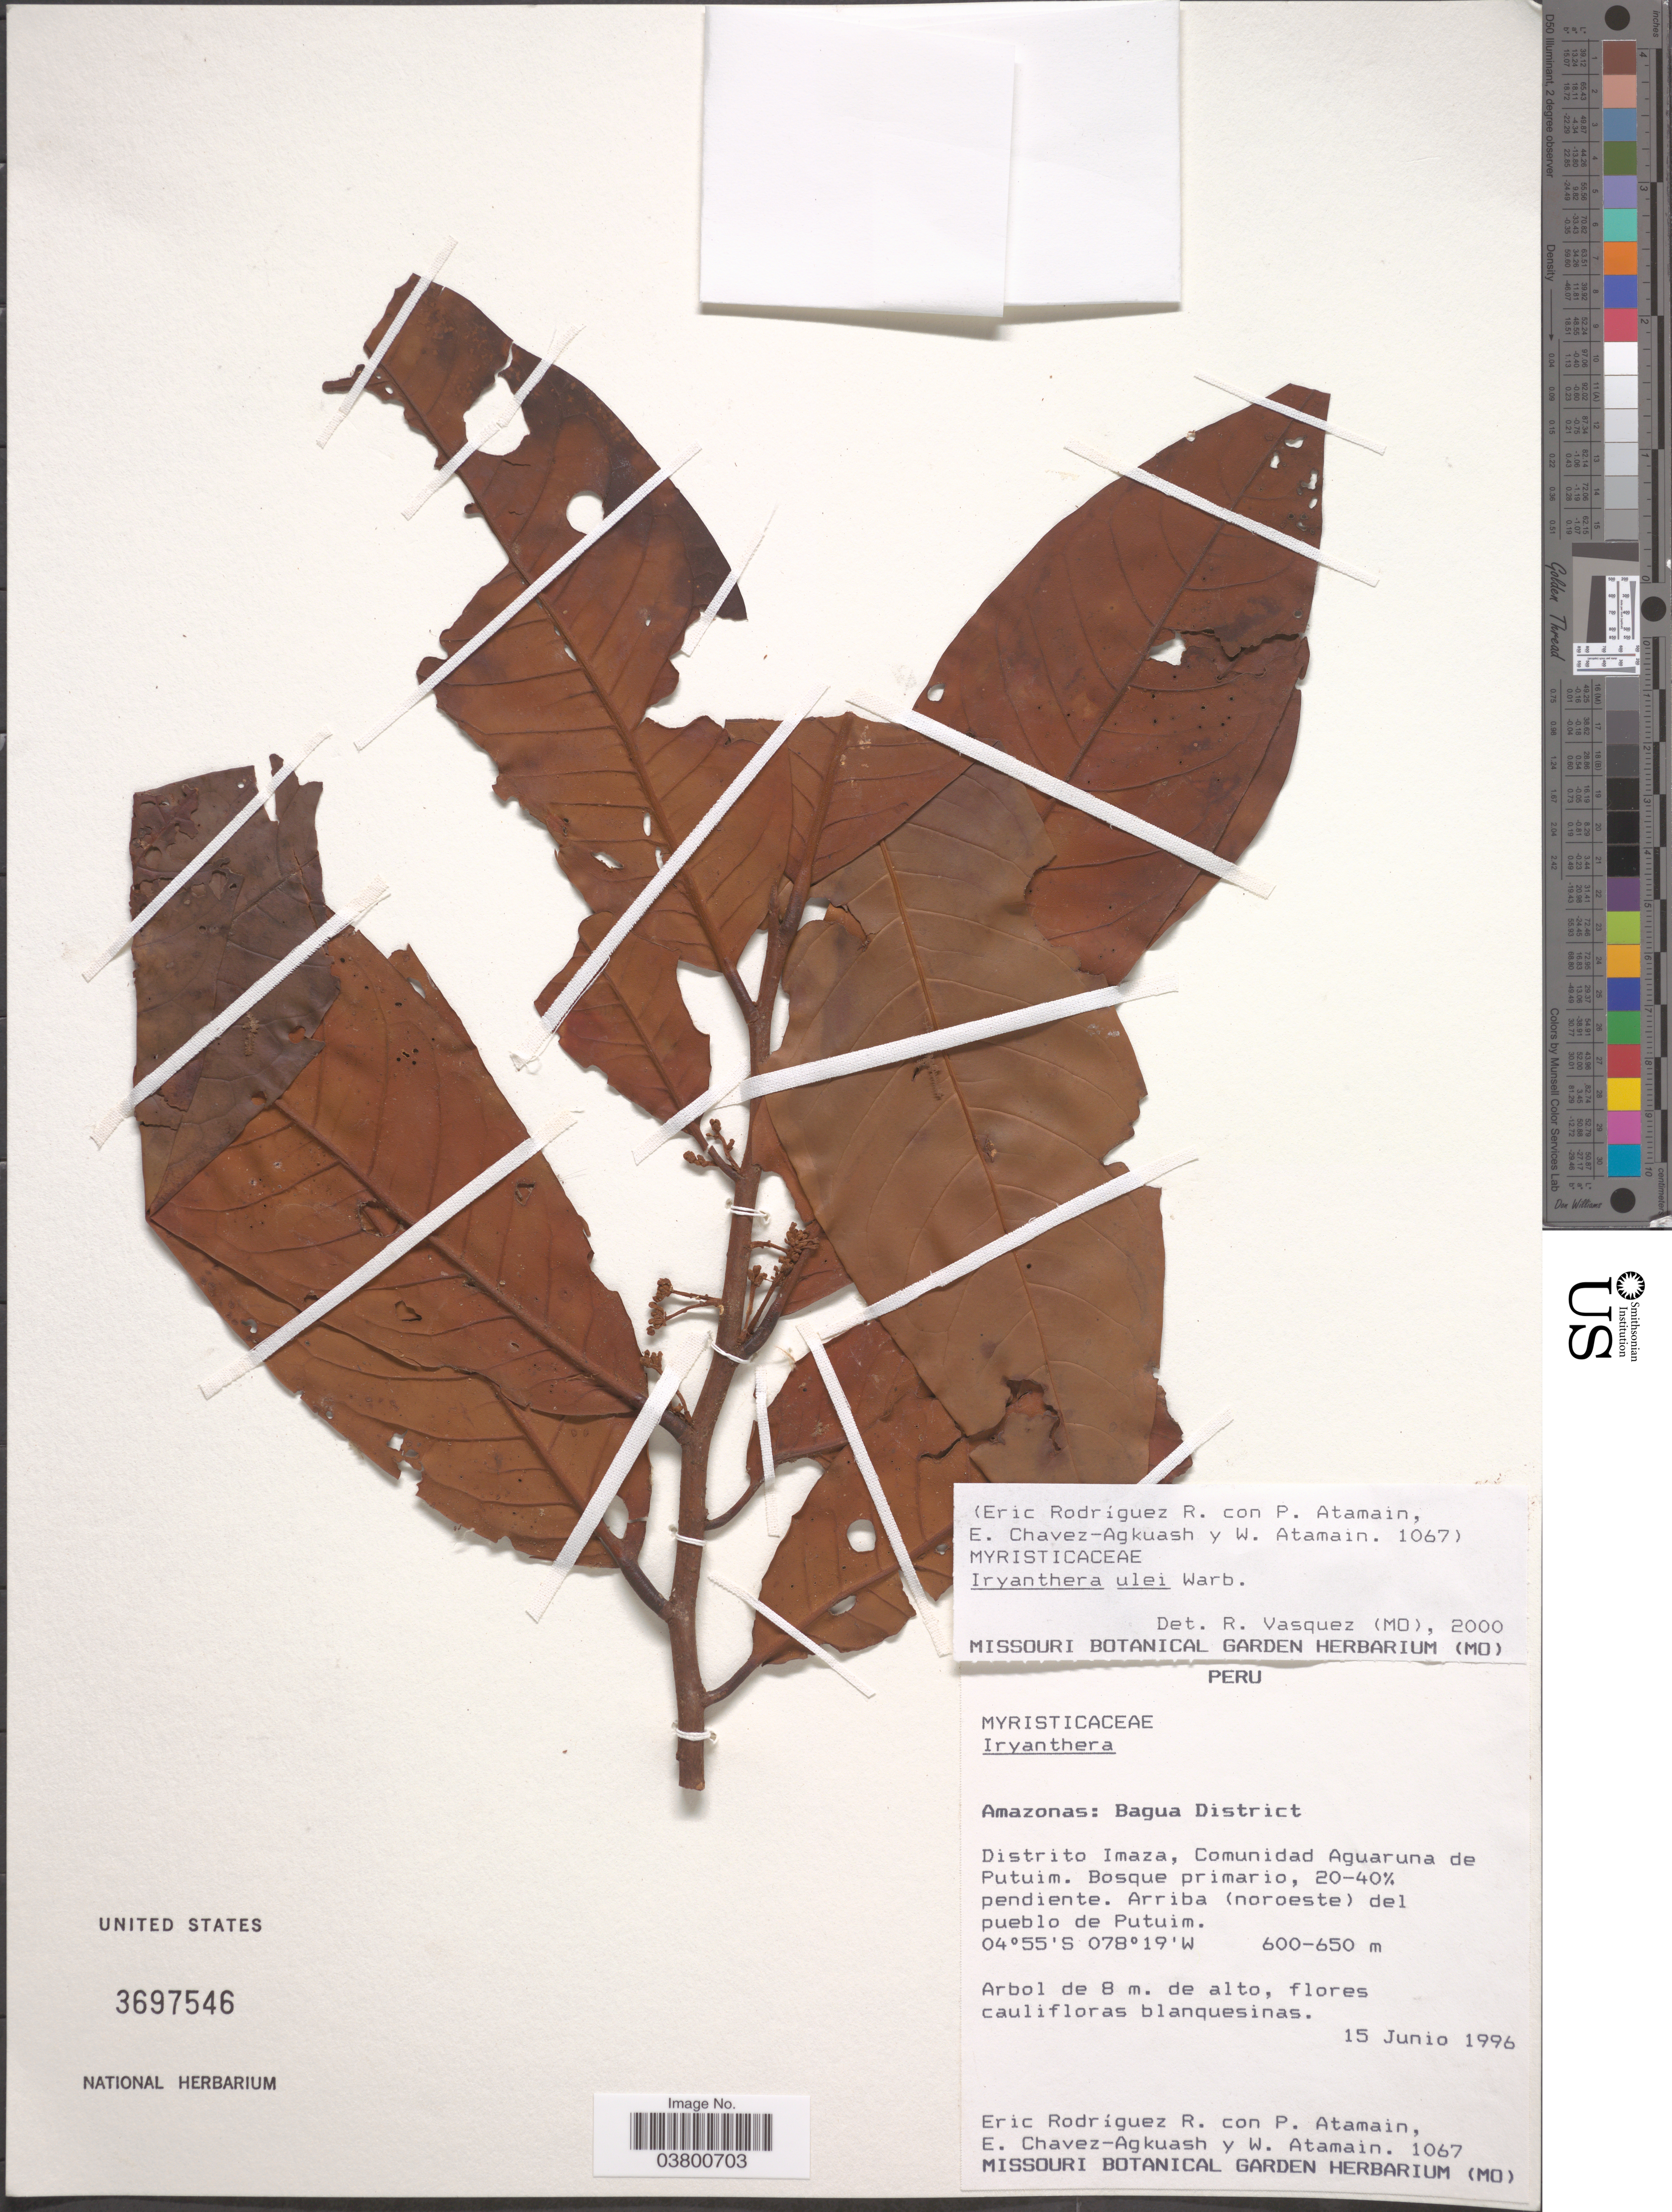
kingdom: Plantae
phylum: Tracheophyta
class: Magnoliopsida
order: Magnoliales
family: Myristicaceae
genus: Iryanthera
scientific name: Iryanthera ulei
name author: Warb.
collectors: E. Rodríguez R., P. Atamain, E. Chavez-Agkuash & W. Atamain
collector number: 1067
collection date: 1996-06-15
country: Peru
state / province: Amazonas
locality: Bagua District. Distrito Imaza, Comunidad Aguaruna de Putuim.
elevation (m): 600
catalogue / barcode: US 3697546